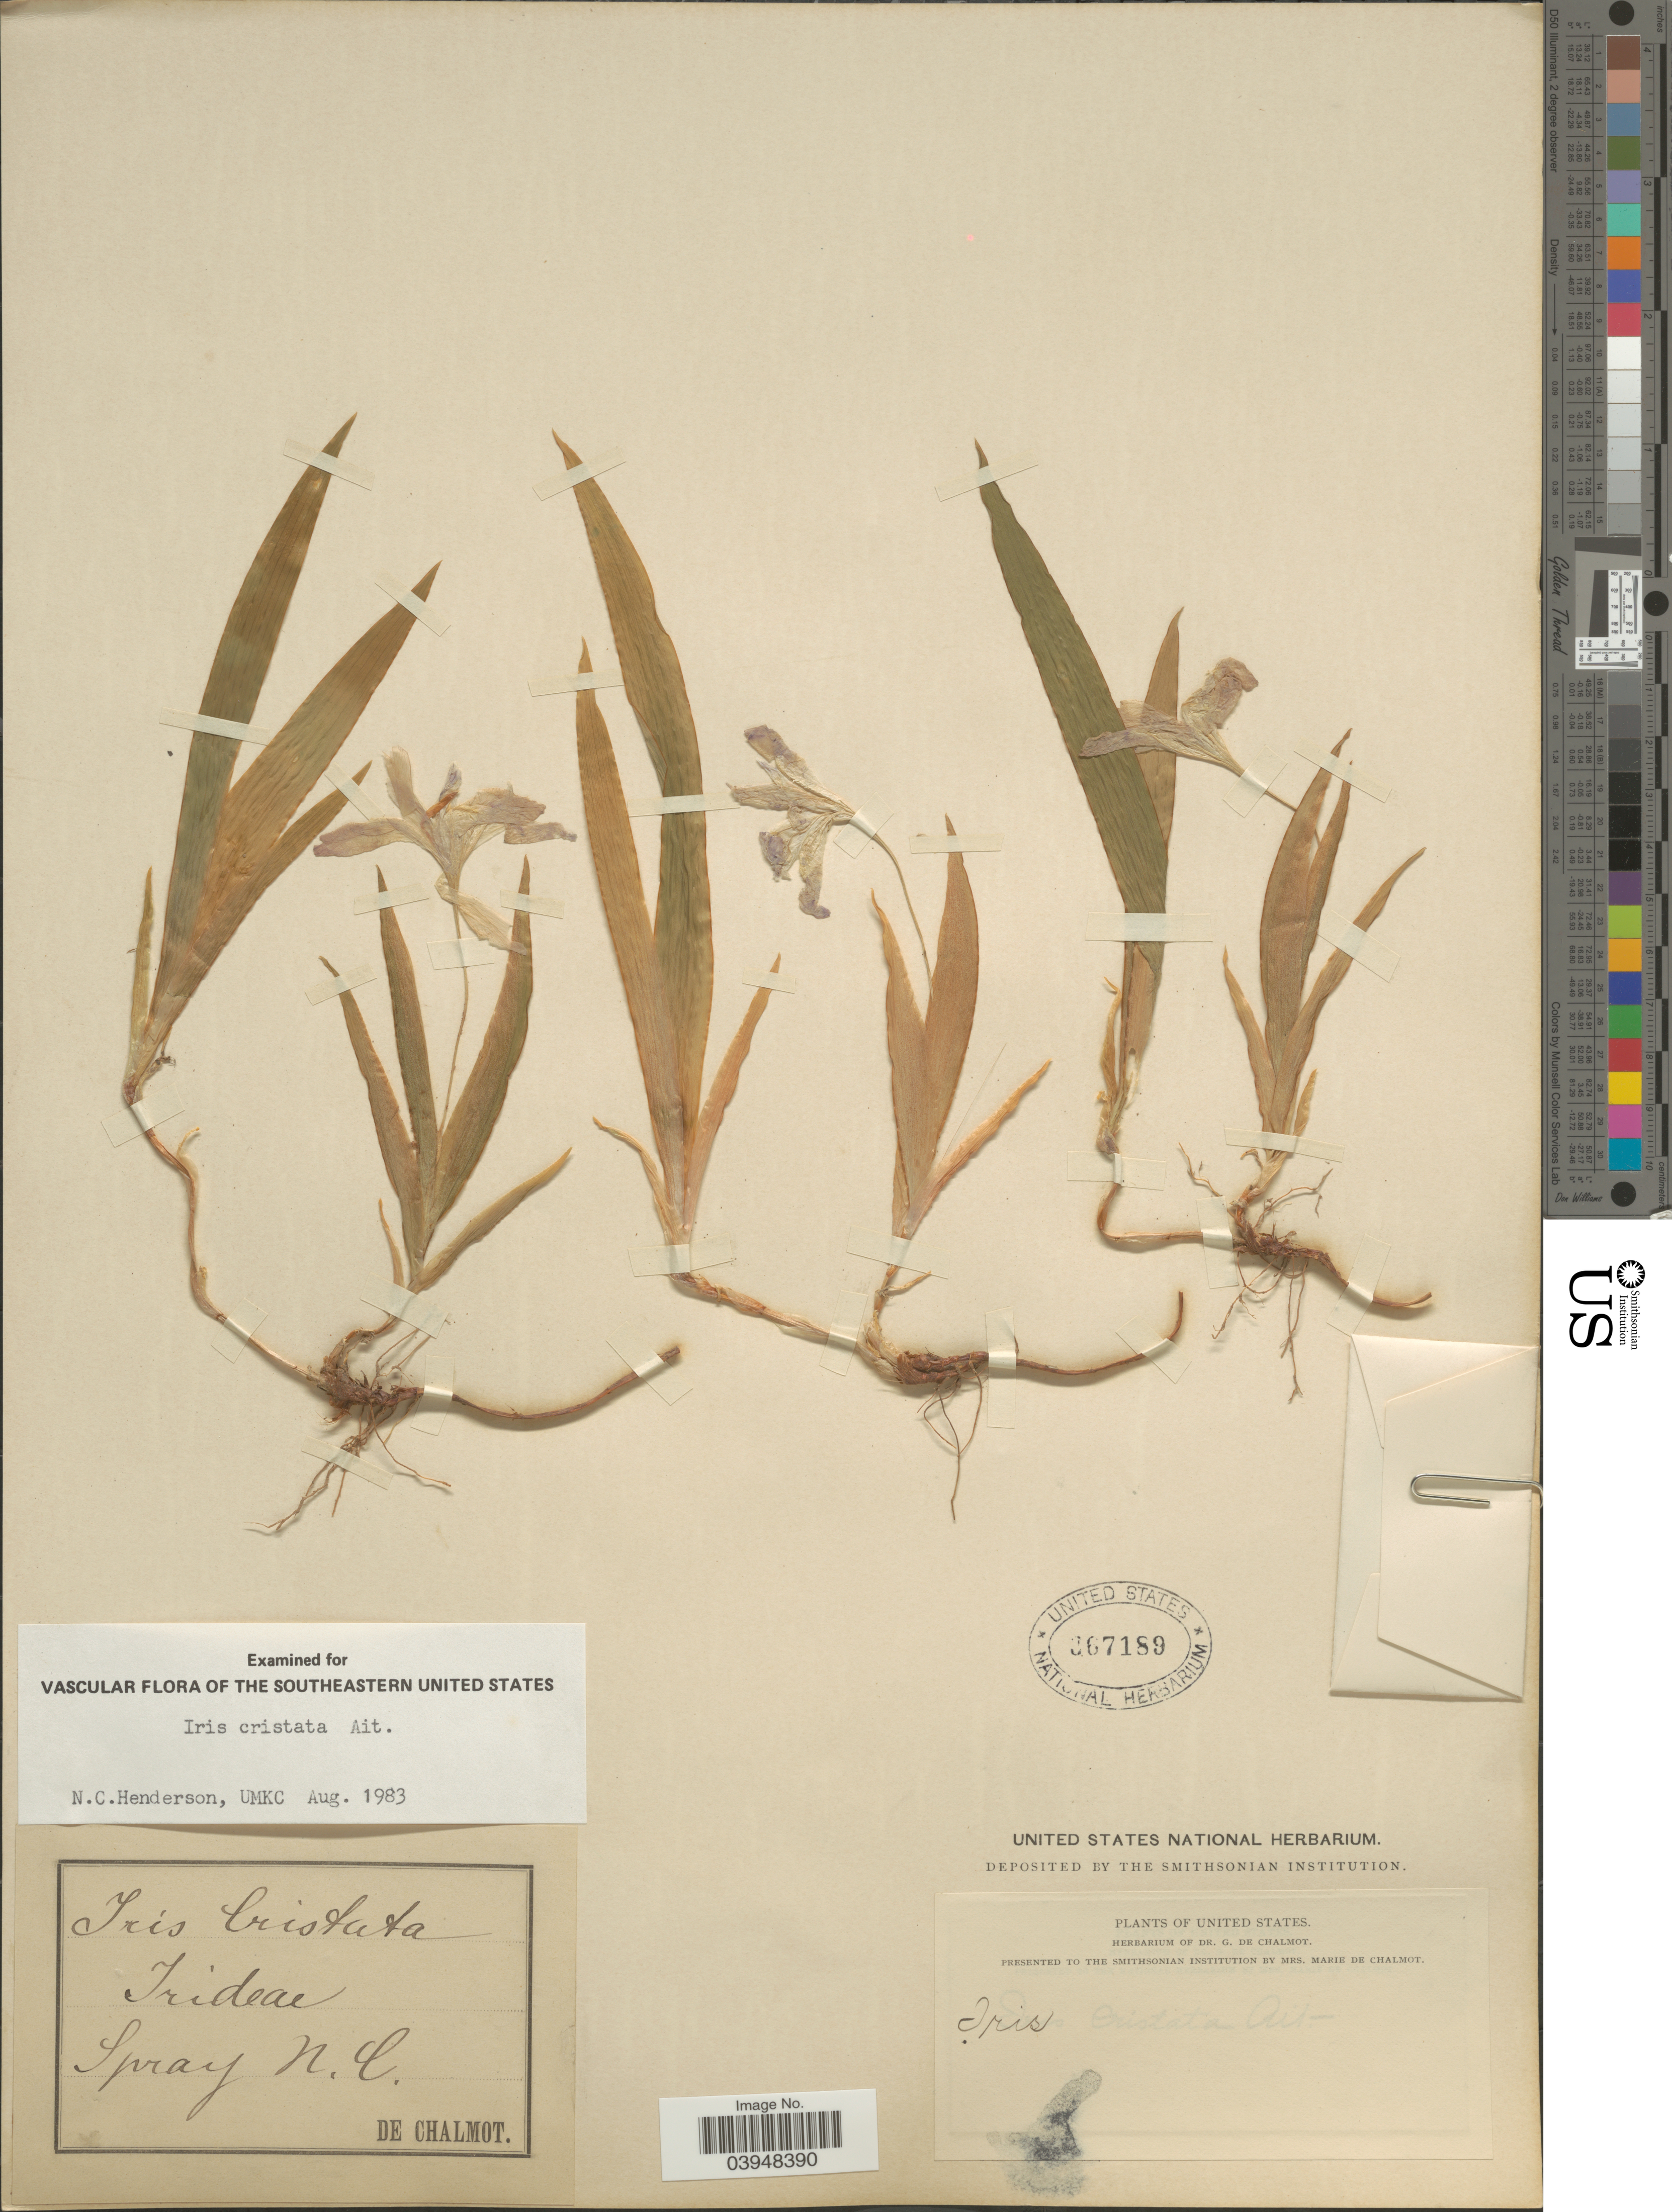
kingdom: Plantae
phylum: Tracheophyta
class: Liliopsida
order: Asparagales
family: Iridaceae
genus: Iris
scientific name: Iris cristata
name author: Aiton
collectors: G. de Chalmot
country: United States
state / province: North Carolina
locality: Spray.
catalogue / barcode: US 367189